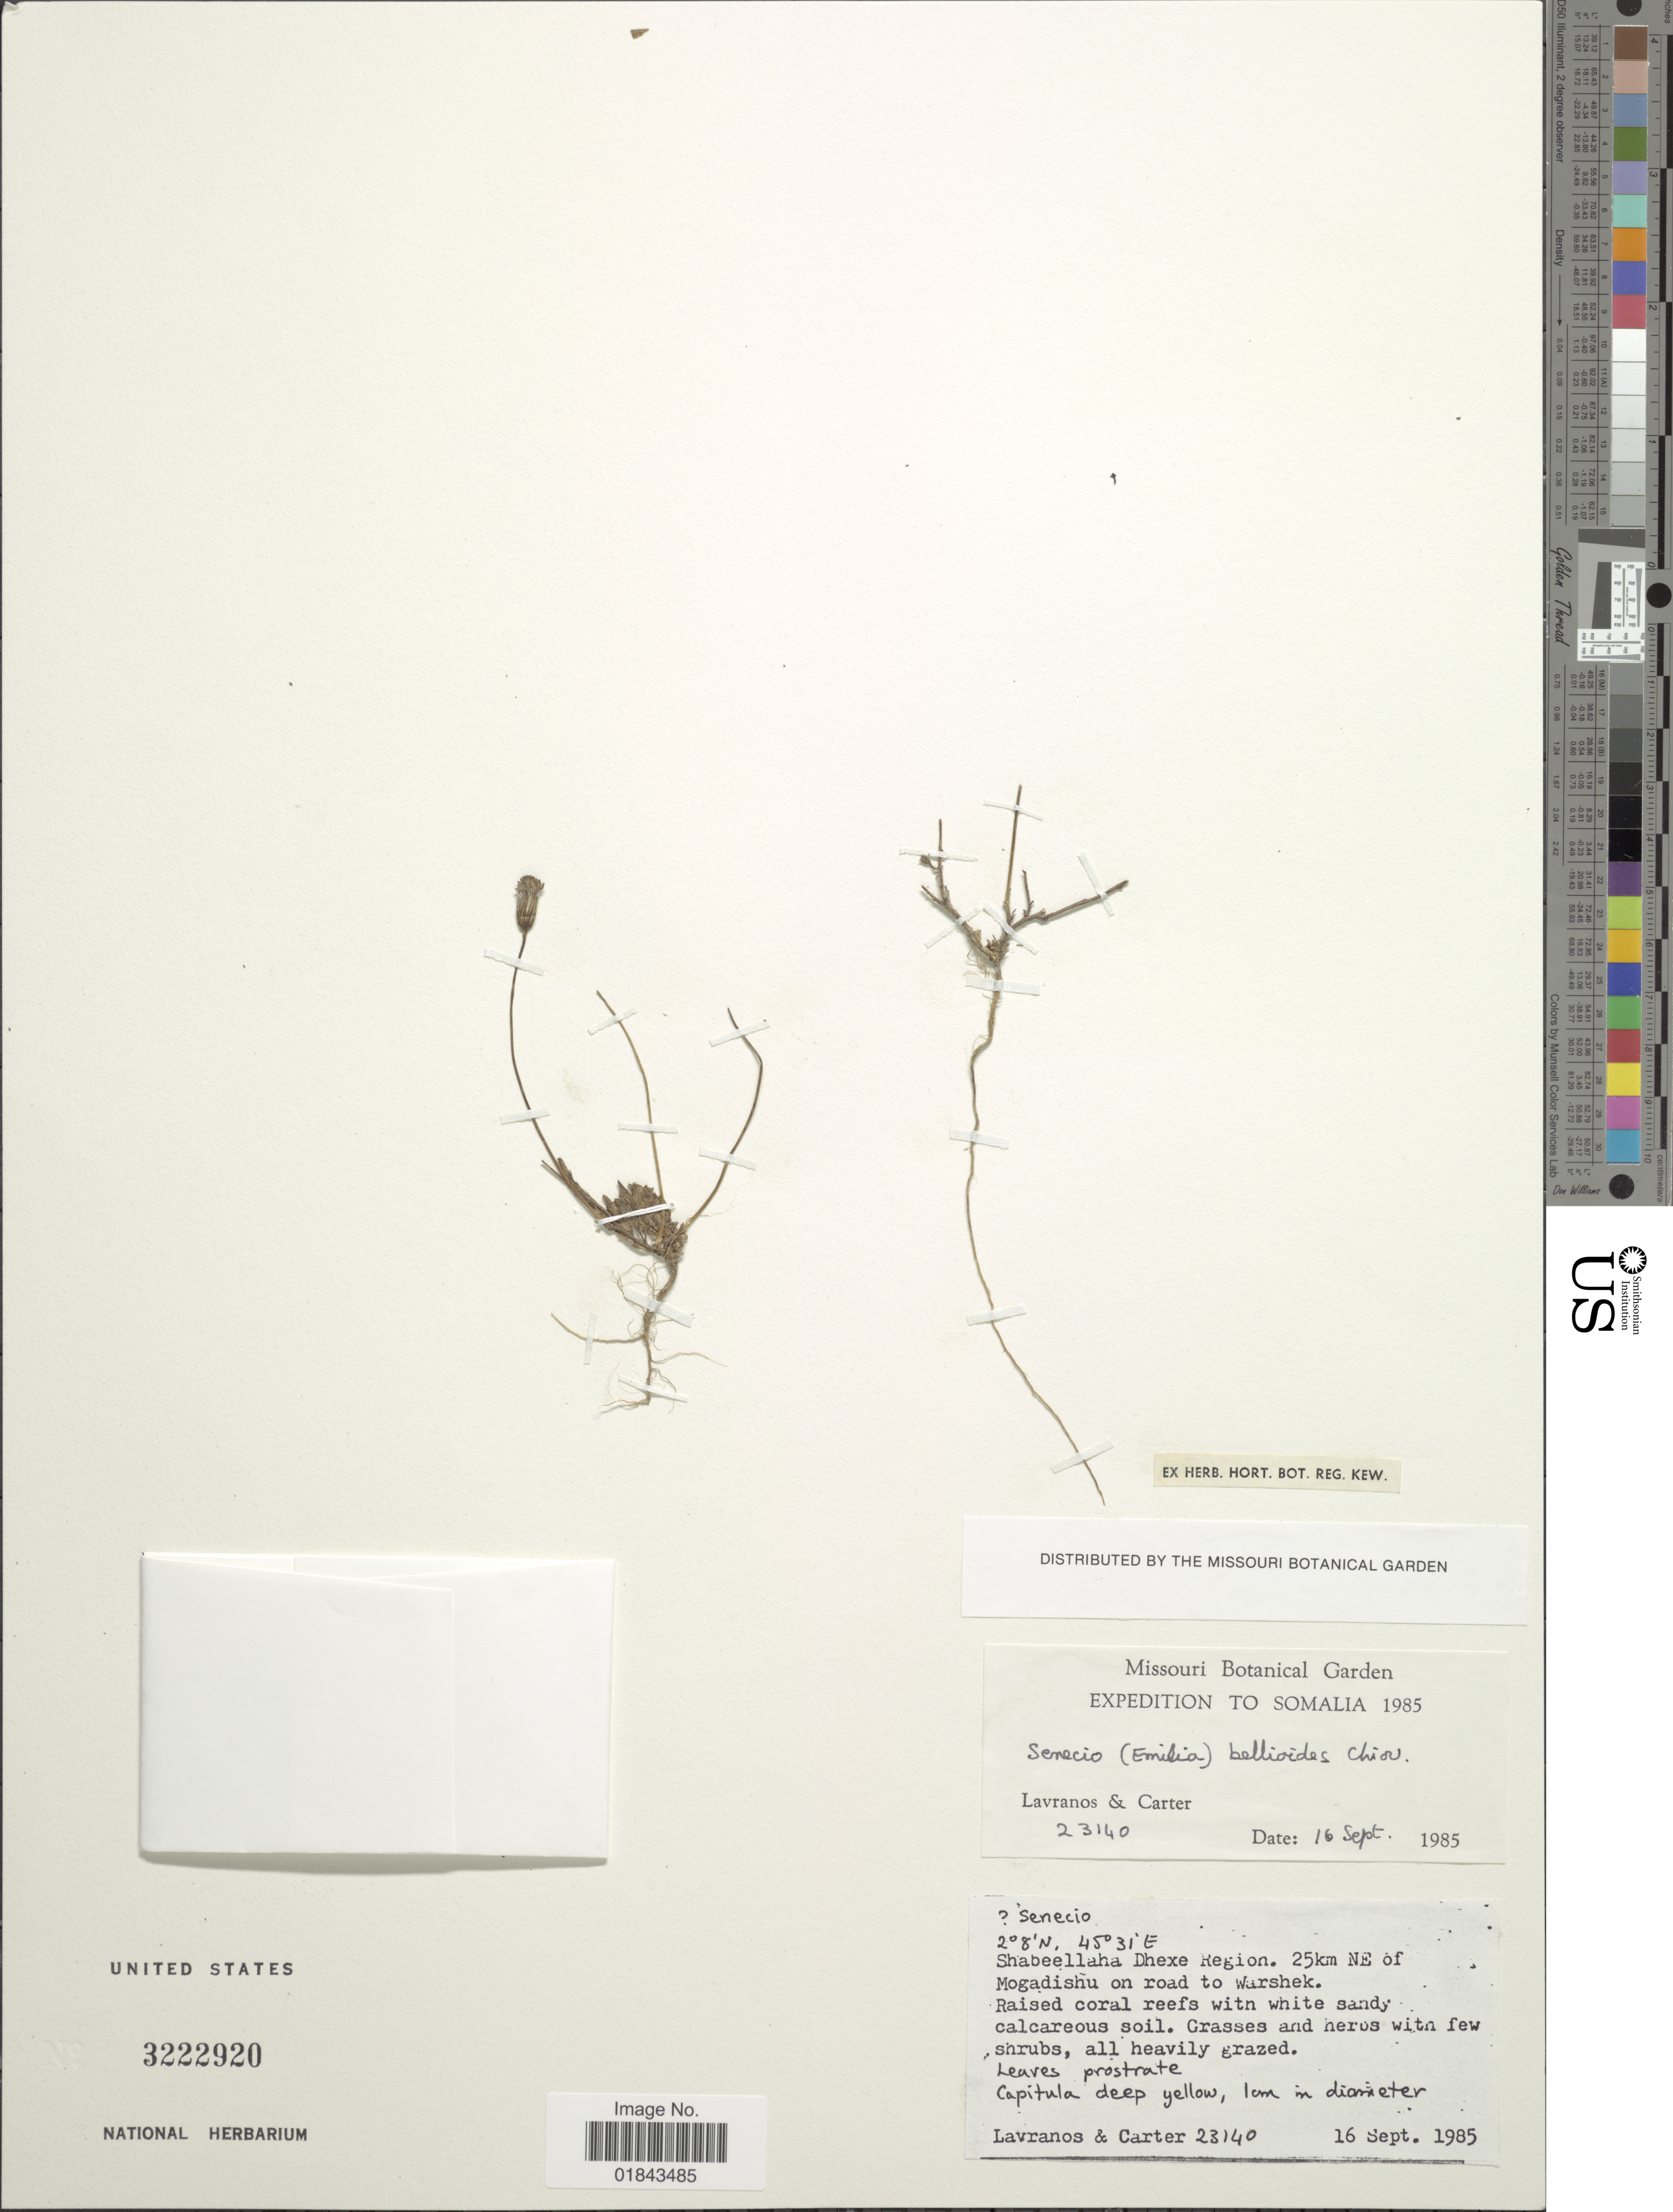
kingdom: Plantae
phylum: Tracheophyta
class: Magnoliopsida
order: Asterales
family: Asteraceae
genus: Emilia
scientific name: Emilia bellioides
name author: (Chiov.) C. Jeffrey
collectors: Lavranos & -. Carter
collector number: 23140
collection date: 1985-09-16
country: Somalia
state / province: Shabeellaha Dhexe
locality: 25km NE of Mogadishu on road to Warshek.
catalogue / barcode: US 3222920